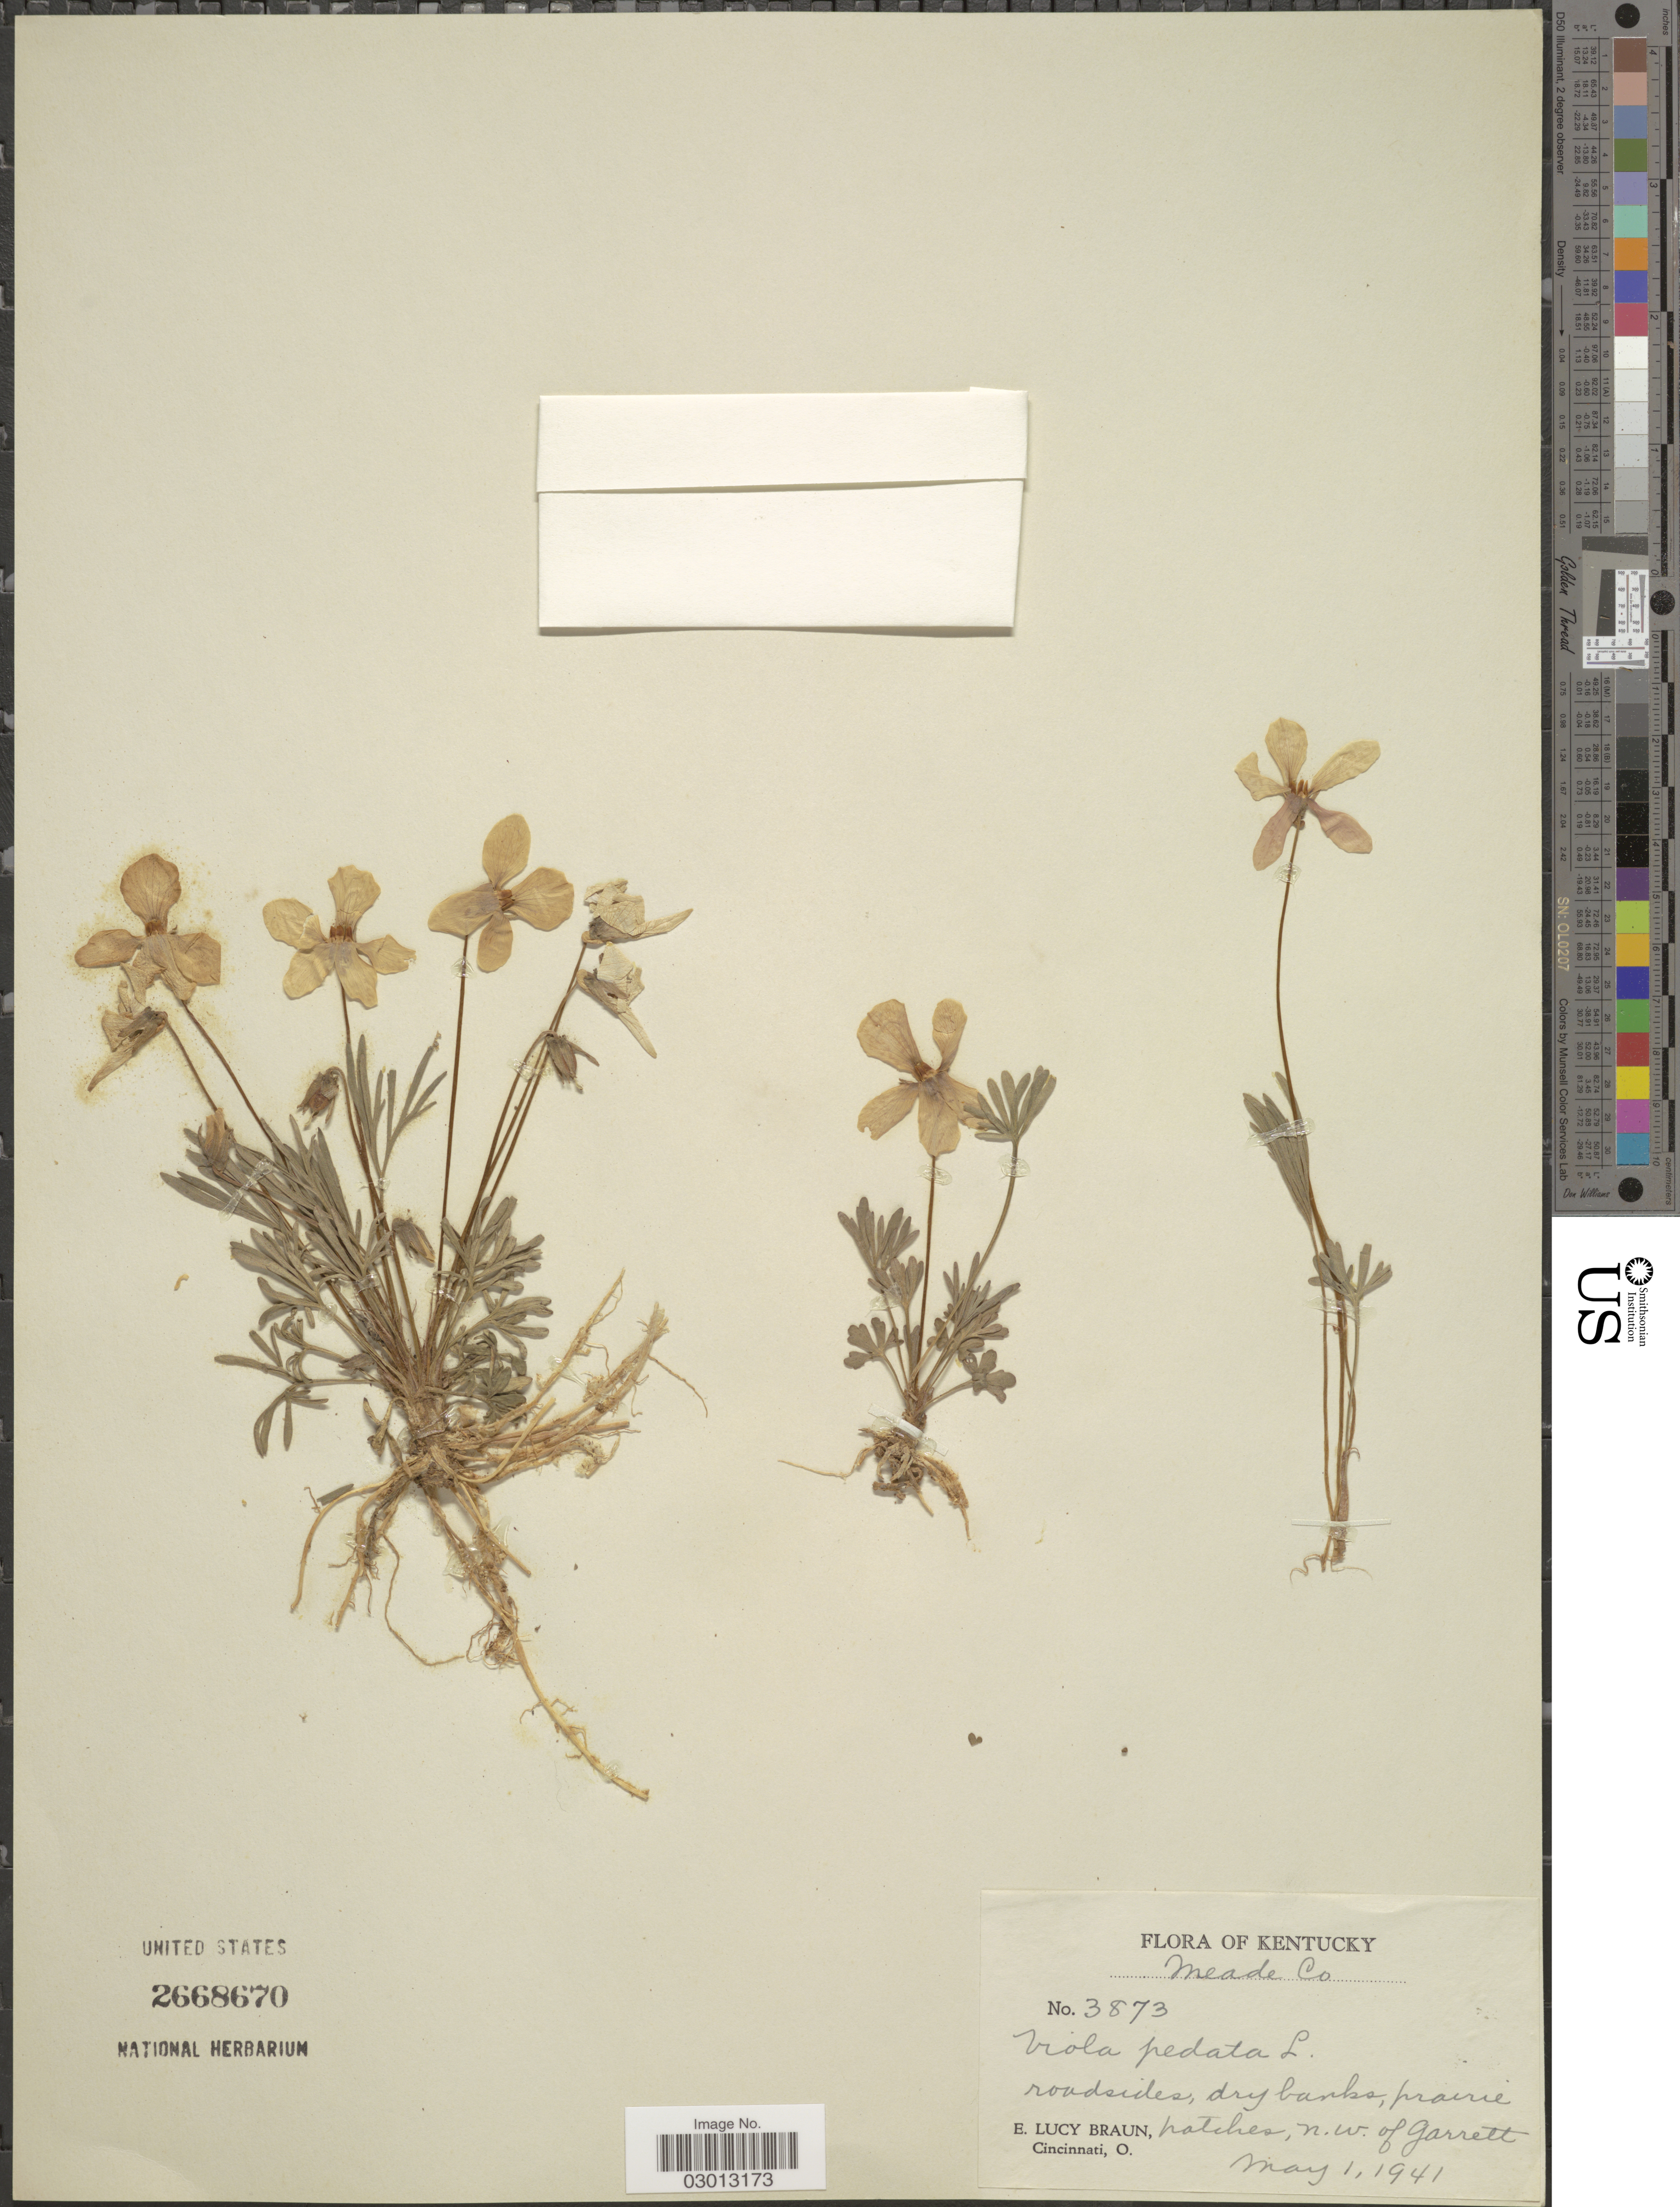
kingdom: Plantae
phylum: Tracheophyta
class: Magnoliopsida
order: Malpighiales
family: Violaceae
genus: Viola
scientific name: Viola pedata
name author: L.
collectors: E. L. Braun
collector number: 3873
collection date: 1941-05-01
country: United States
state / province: Kentucky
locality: Meade Co. Patches, n.w. of Garrett.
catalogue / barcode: US 2668670